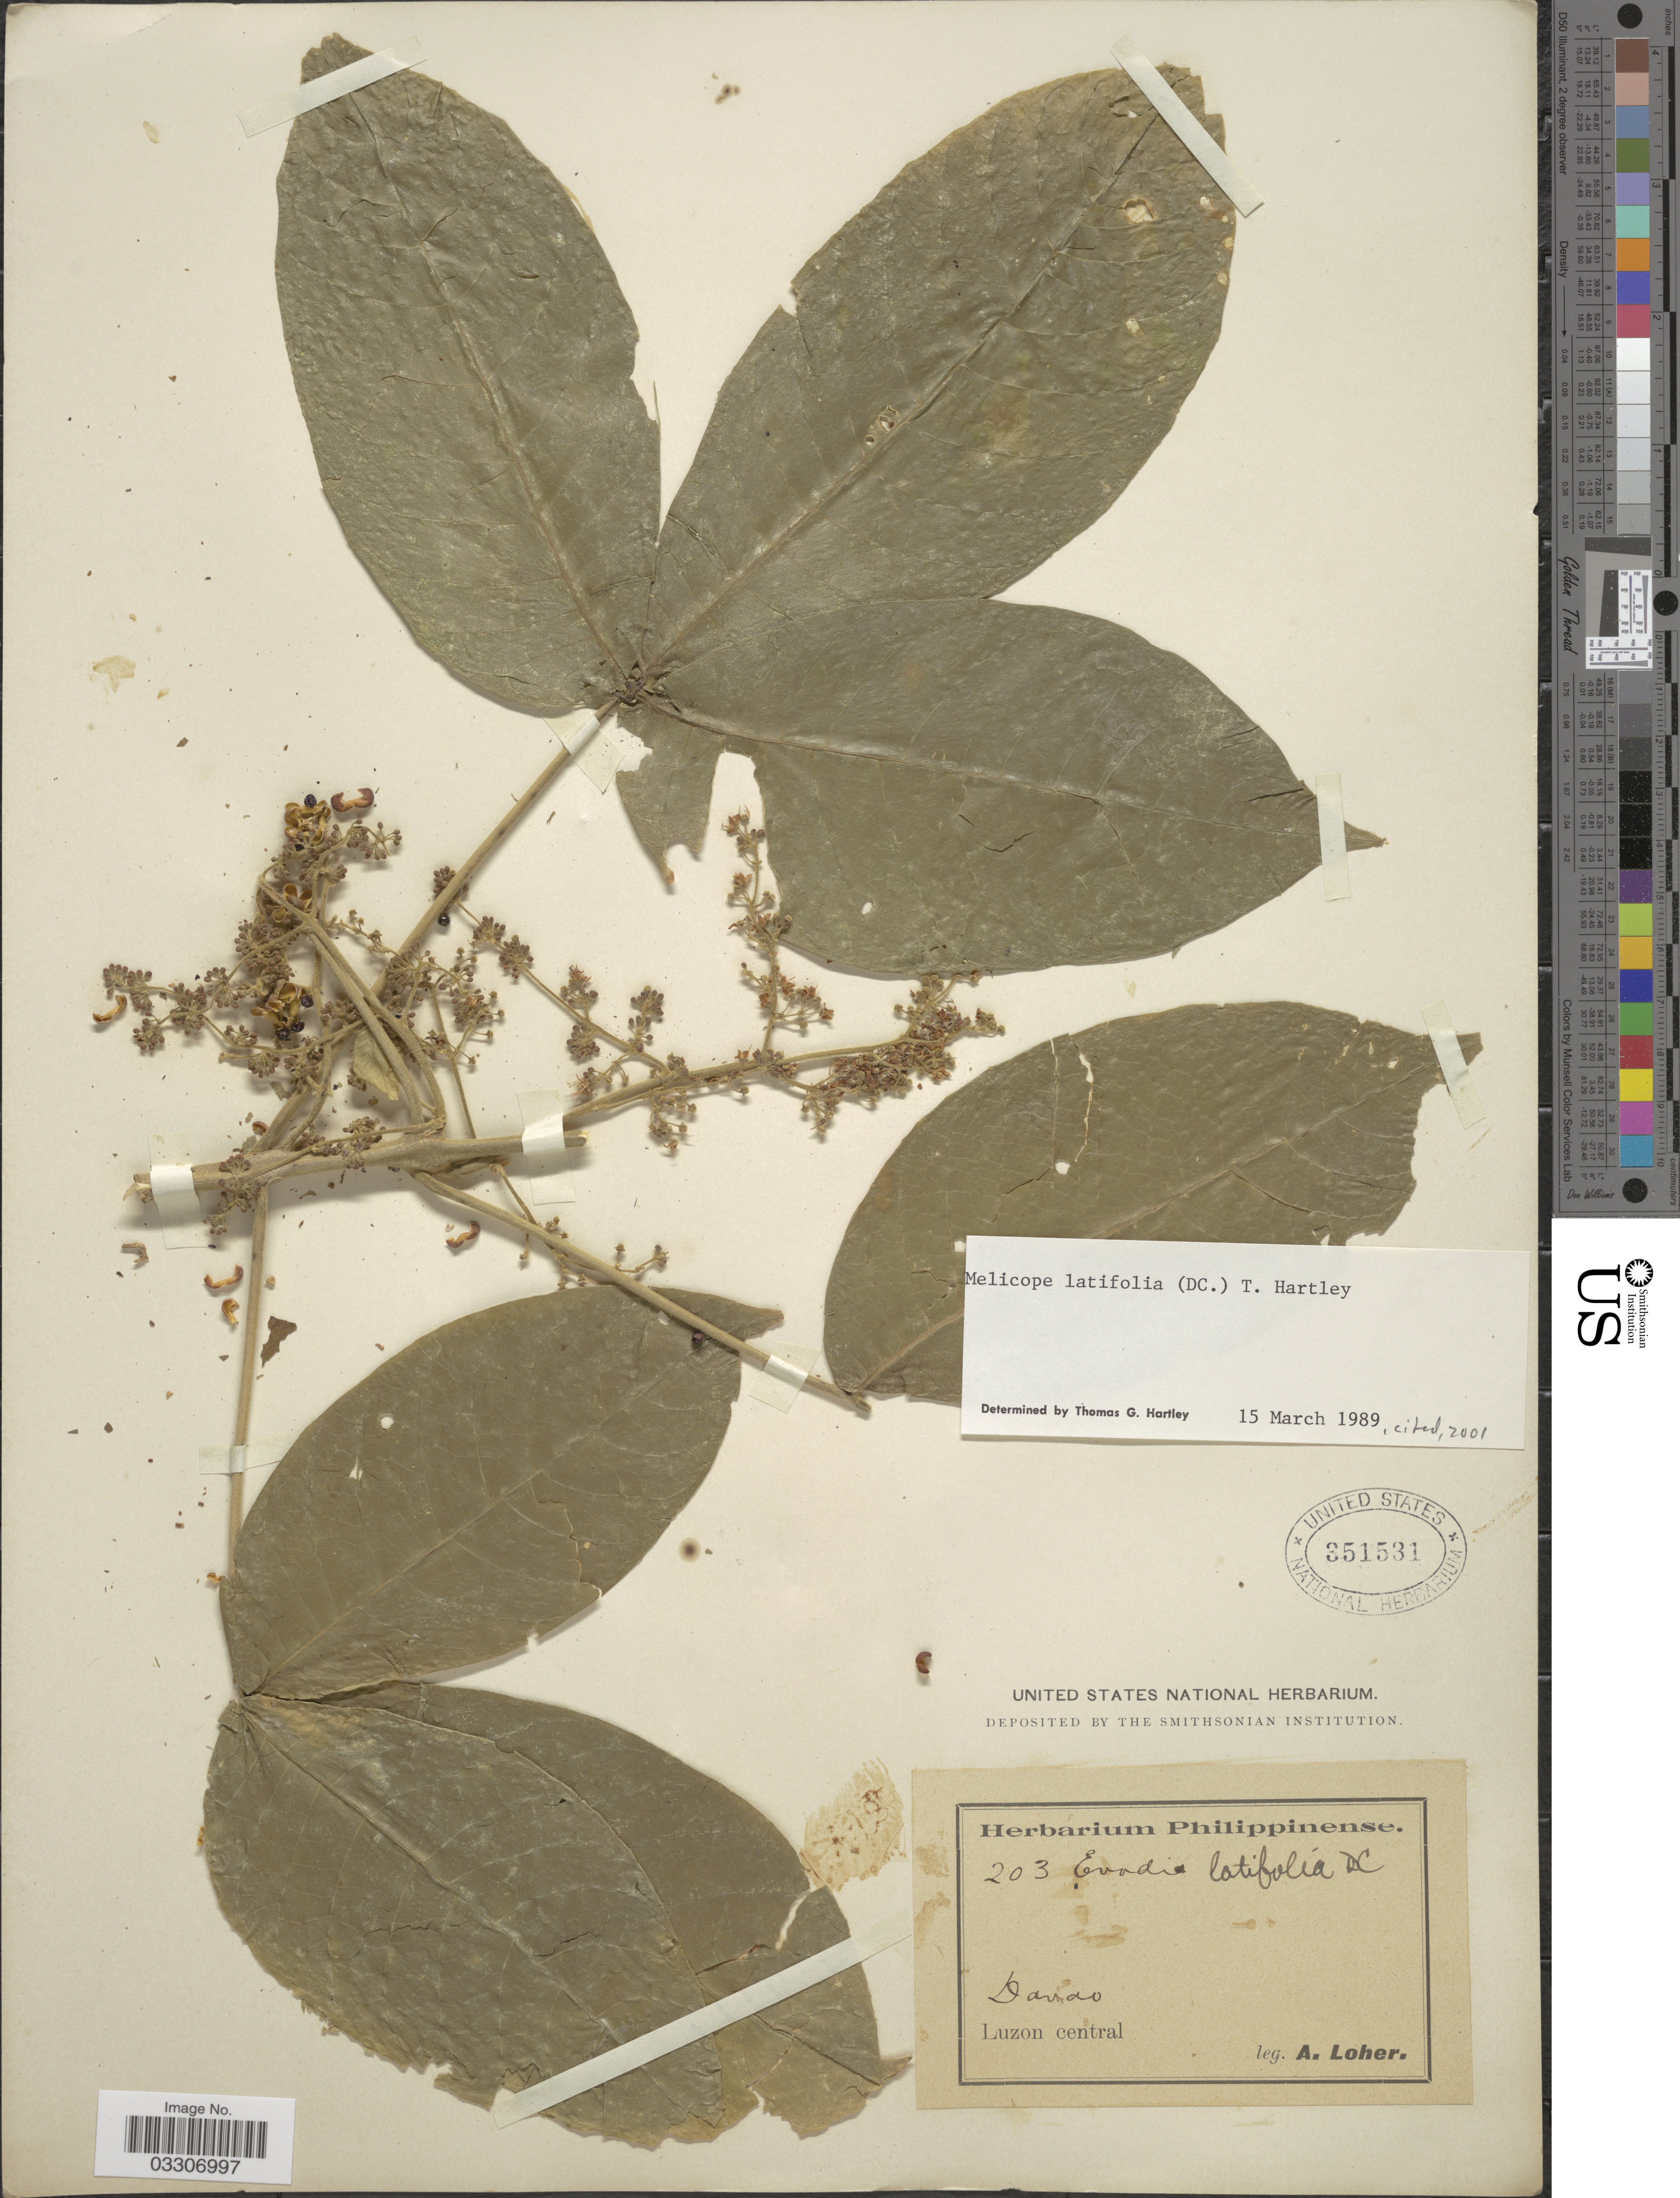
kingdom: Plantae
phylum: Tracheophyta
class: Magnoliopsida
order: Sapindales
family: Rutaceae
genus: Melicope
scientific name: Melicope latifolia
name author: (DC.) T.G. Hartley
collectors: A. Loher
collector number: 203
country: Philippines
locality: Davao, Luzon central.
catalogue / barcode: US 351531